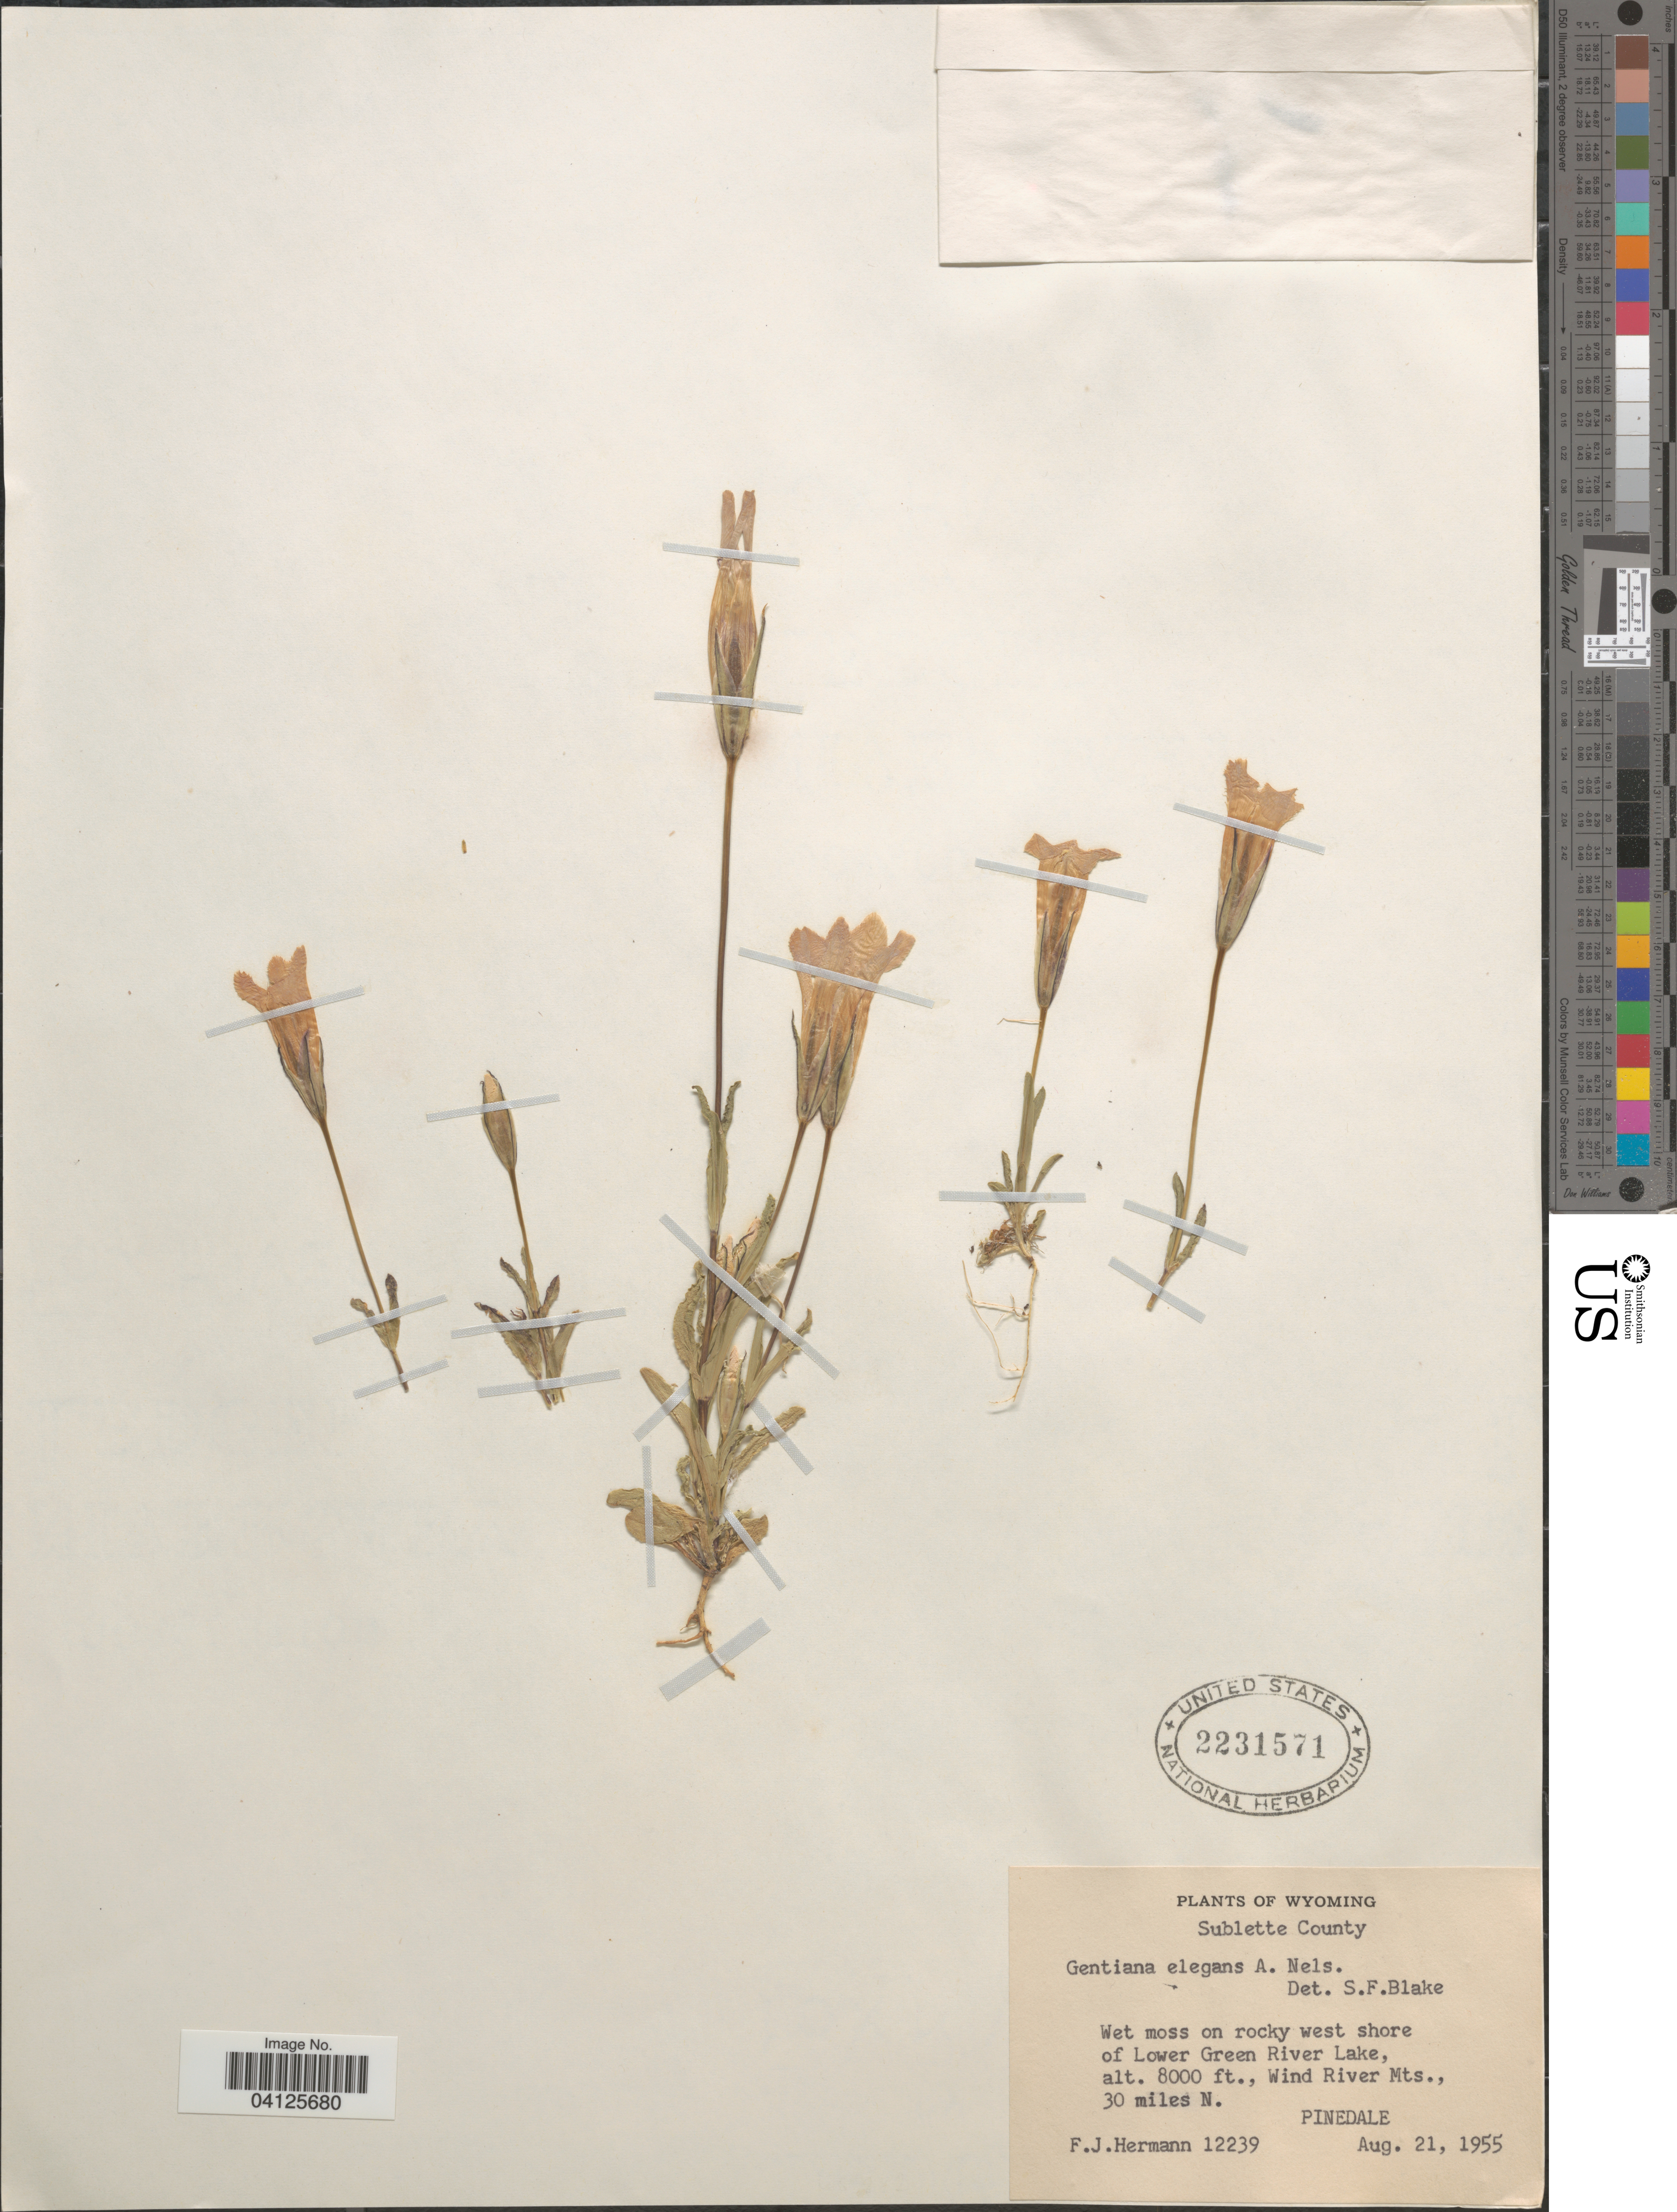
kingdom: Plantae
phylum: Tracheophyta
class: Magnoliopsida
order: Gentianales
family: Gentianaceae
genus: Gentiana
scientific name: Gentiana elegans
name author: A. Nelson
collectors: F. J. Hermann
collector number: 12239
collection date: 1955-08-21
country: United States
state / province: Wyoming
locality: Sublette County. Wet moss on rocky west shore of Lower Green River Lake, Wind River Mts., 30 miles N. Pinedale.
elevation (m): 2438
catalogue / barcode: US 2231571